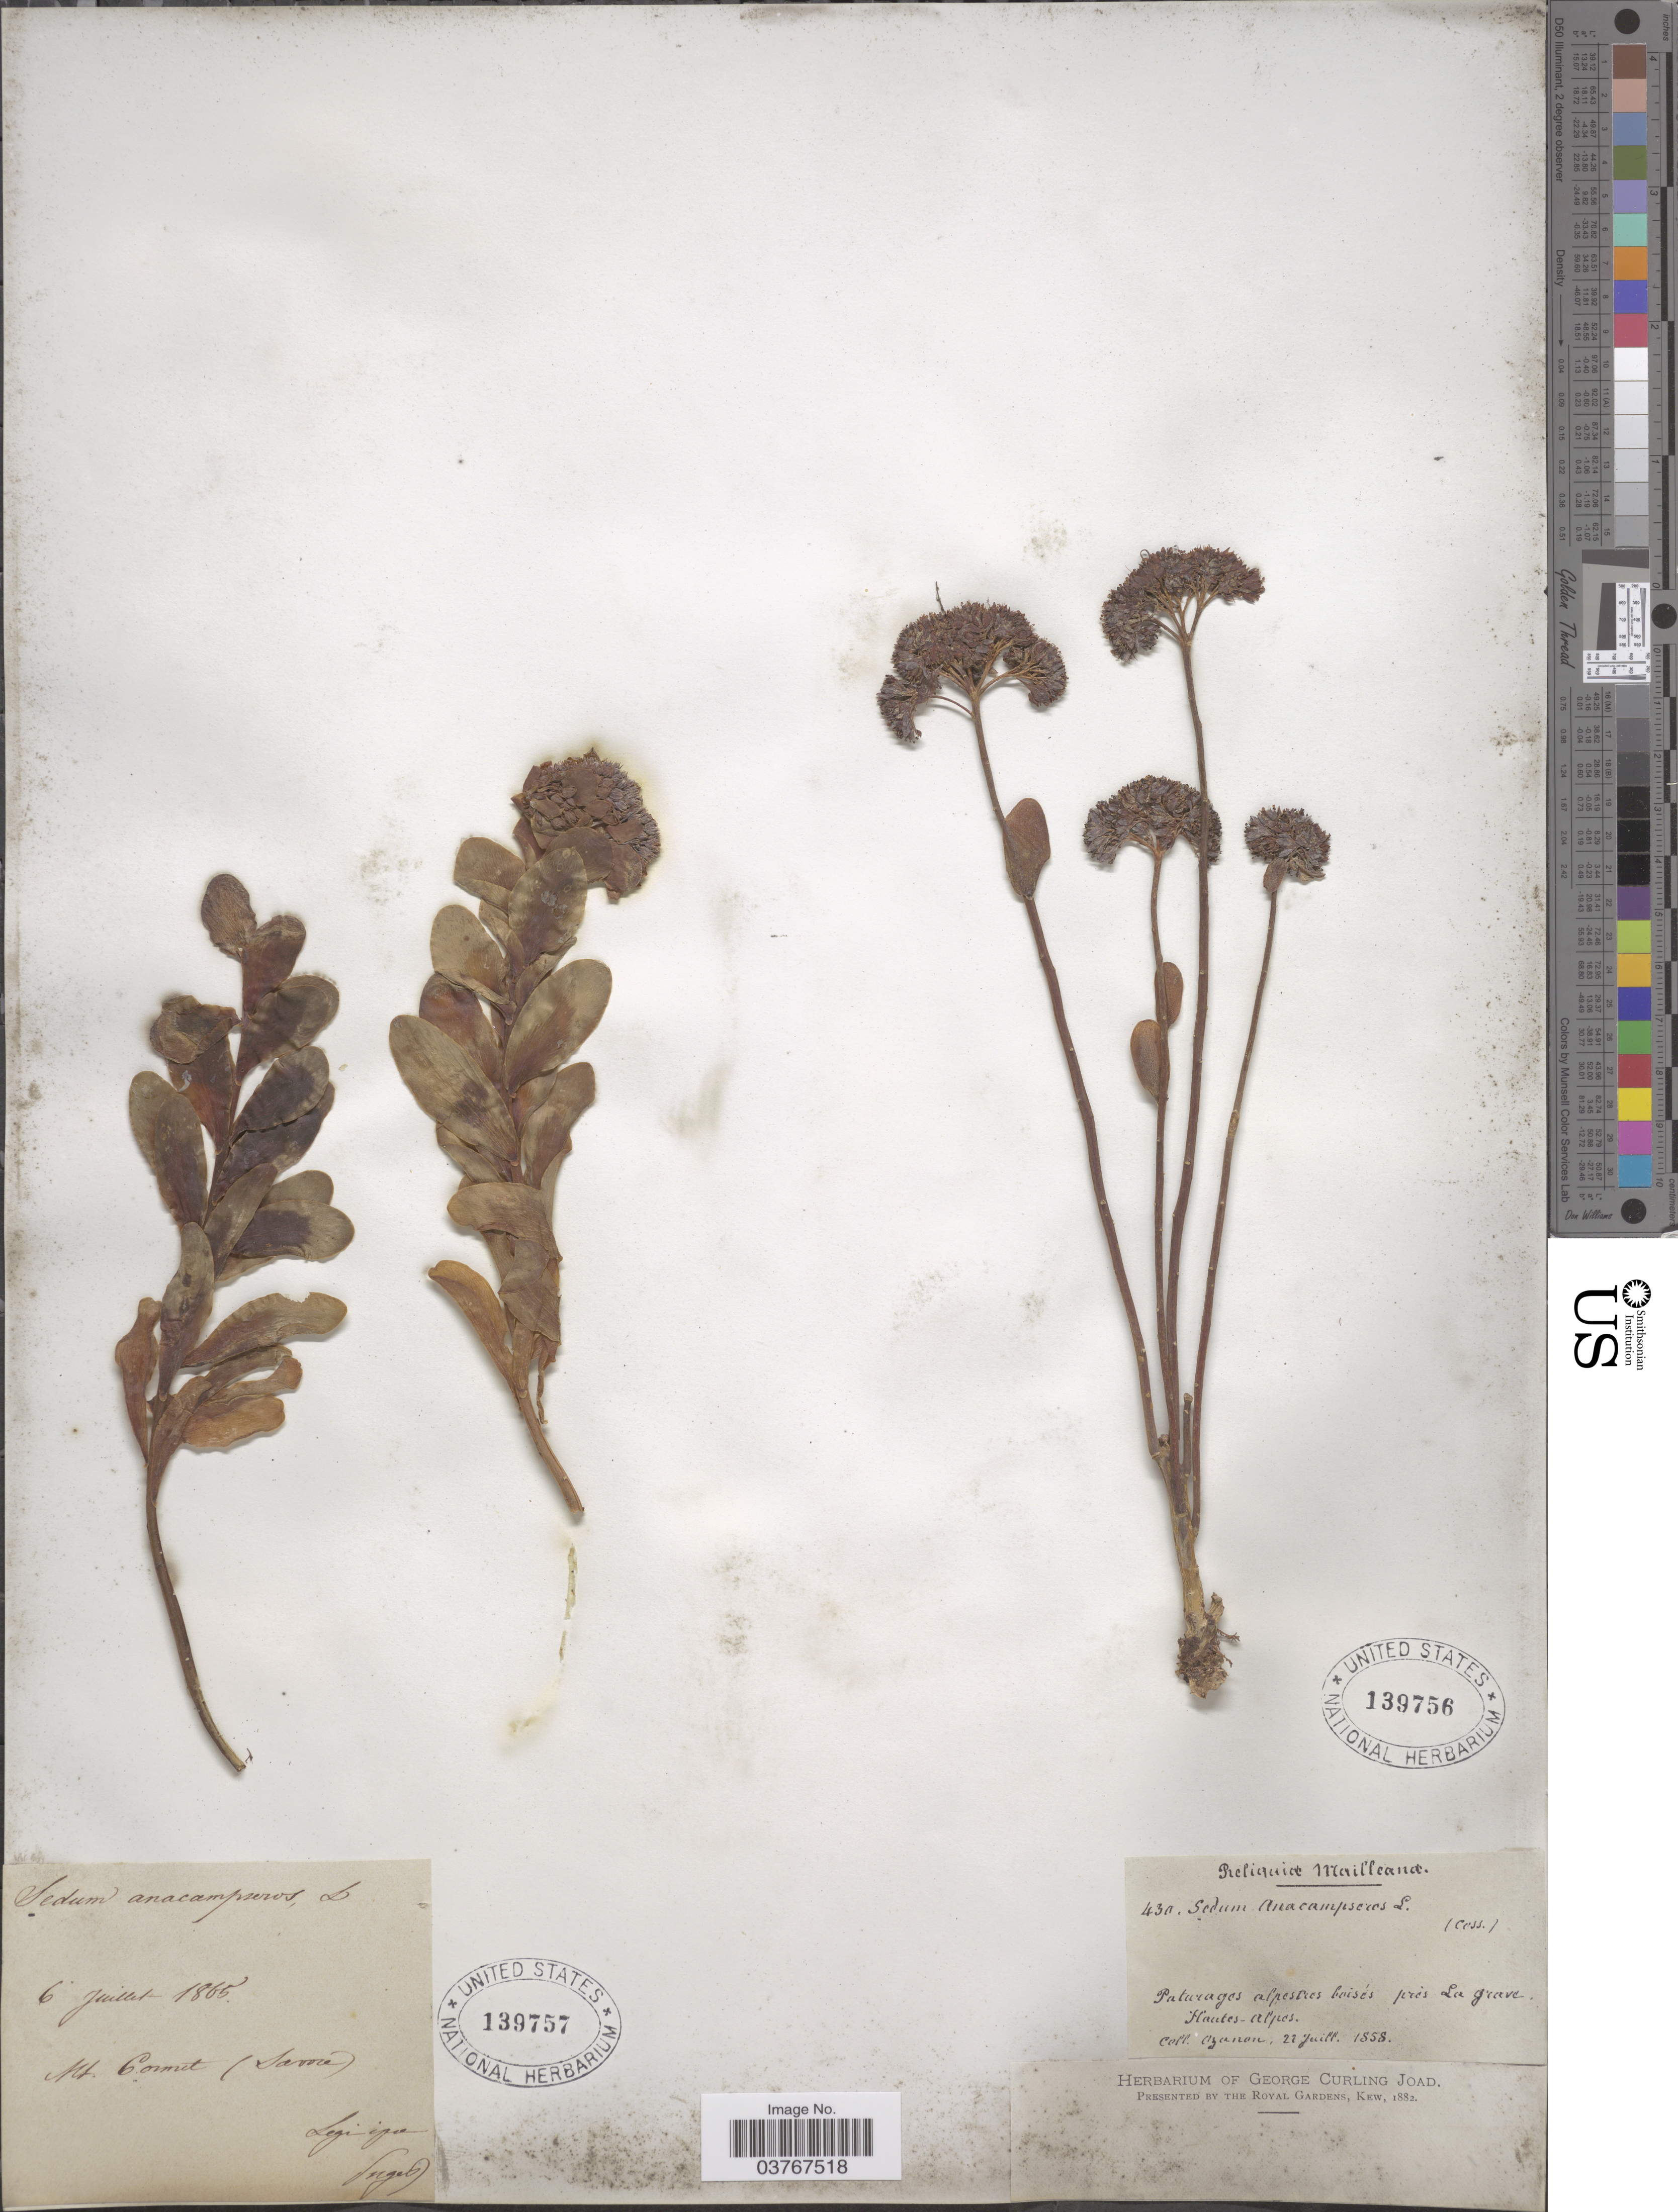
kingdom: Plantae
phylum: Tracheophyta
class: Magnoliopsida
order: Saxifragales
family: Crassulaceae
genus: Hylotelephium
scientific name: Hylotelephium anacampseros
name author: (L.) H. Ohba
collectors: Ozanon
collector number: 43a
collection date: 1858-07-22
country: France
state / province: Provence-Alpes-Côte d'Azur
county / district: Hautes-Alpes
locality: Paturages alpestres boisés prés La Grave Hautes- Alpes.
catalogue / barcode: US 139756-2